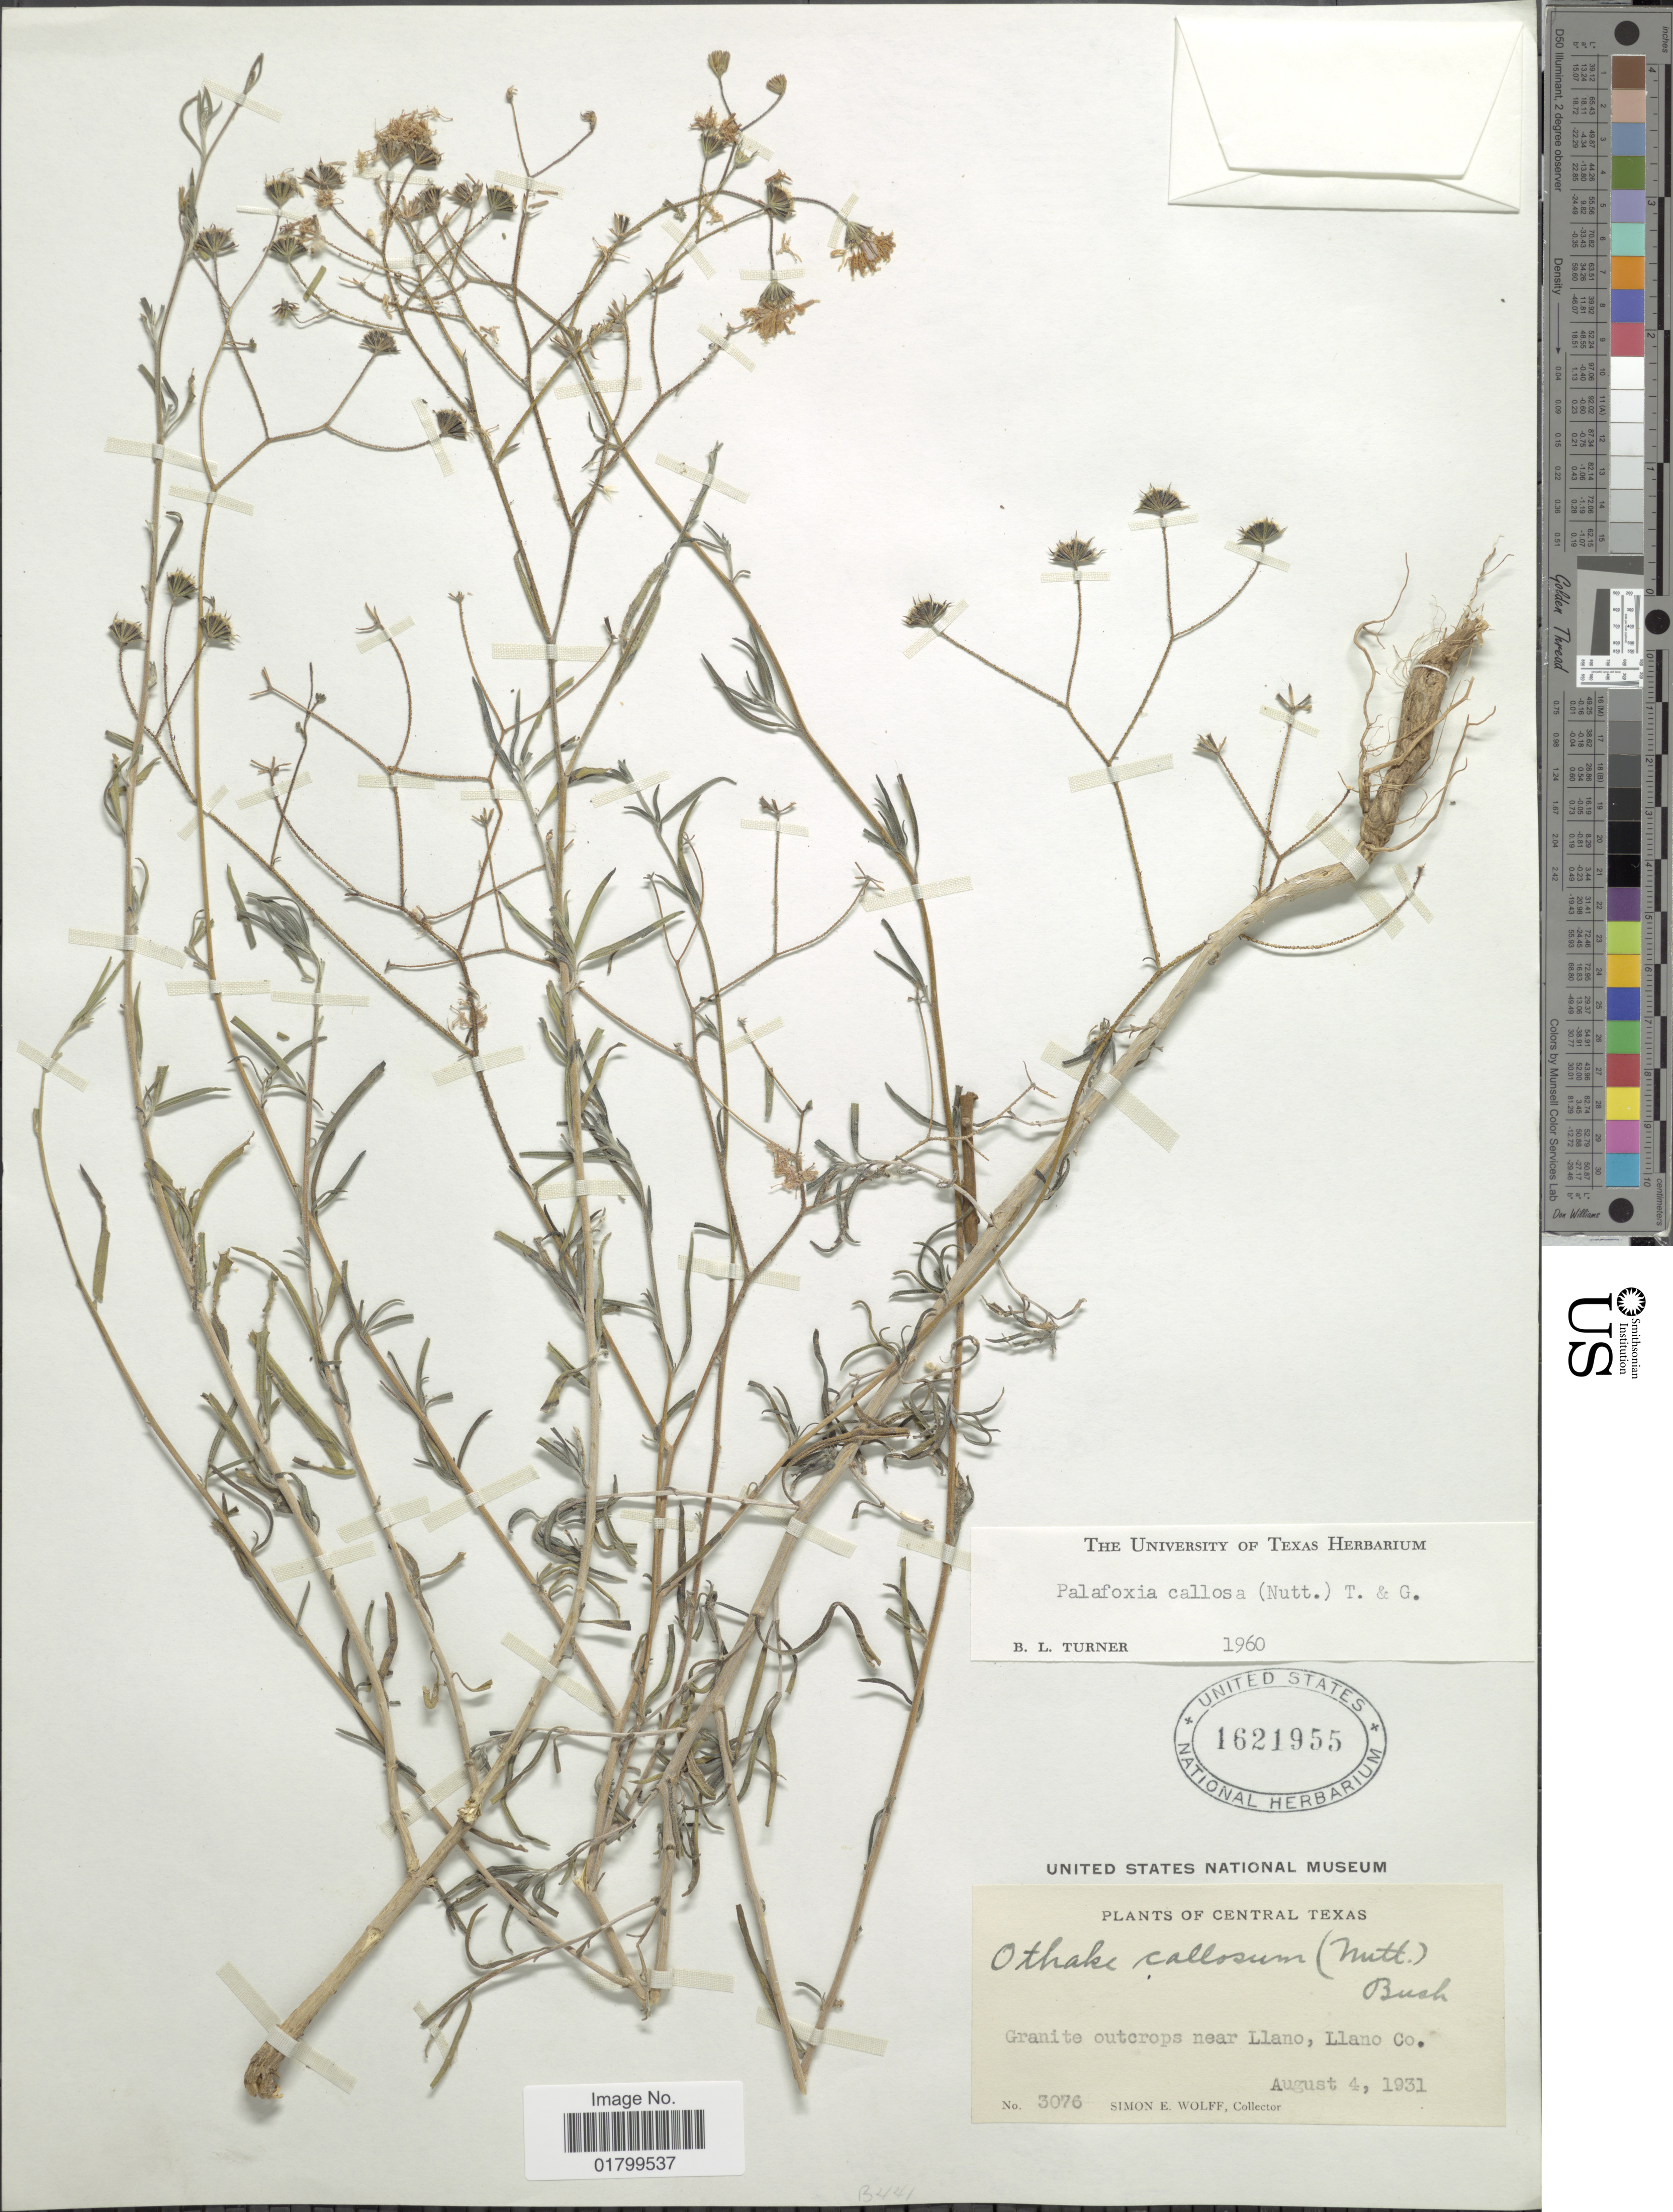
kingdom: Plantae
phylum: Tracheophyta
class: Magnoliopsida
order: Asterales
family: Asteraceae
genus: Palafoxia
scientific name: Palafoxia callosa var. callosa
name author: (Nutt.) Torr. & A. Gray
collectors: S. E. Wolff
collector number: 3076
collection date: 1931-08-04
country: United States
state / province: Texas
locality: Central Texas, Granite outcrops near Llano, Llano Co.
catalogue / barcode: US 1621955